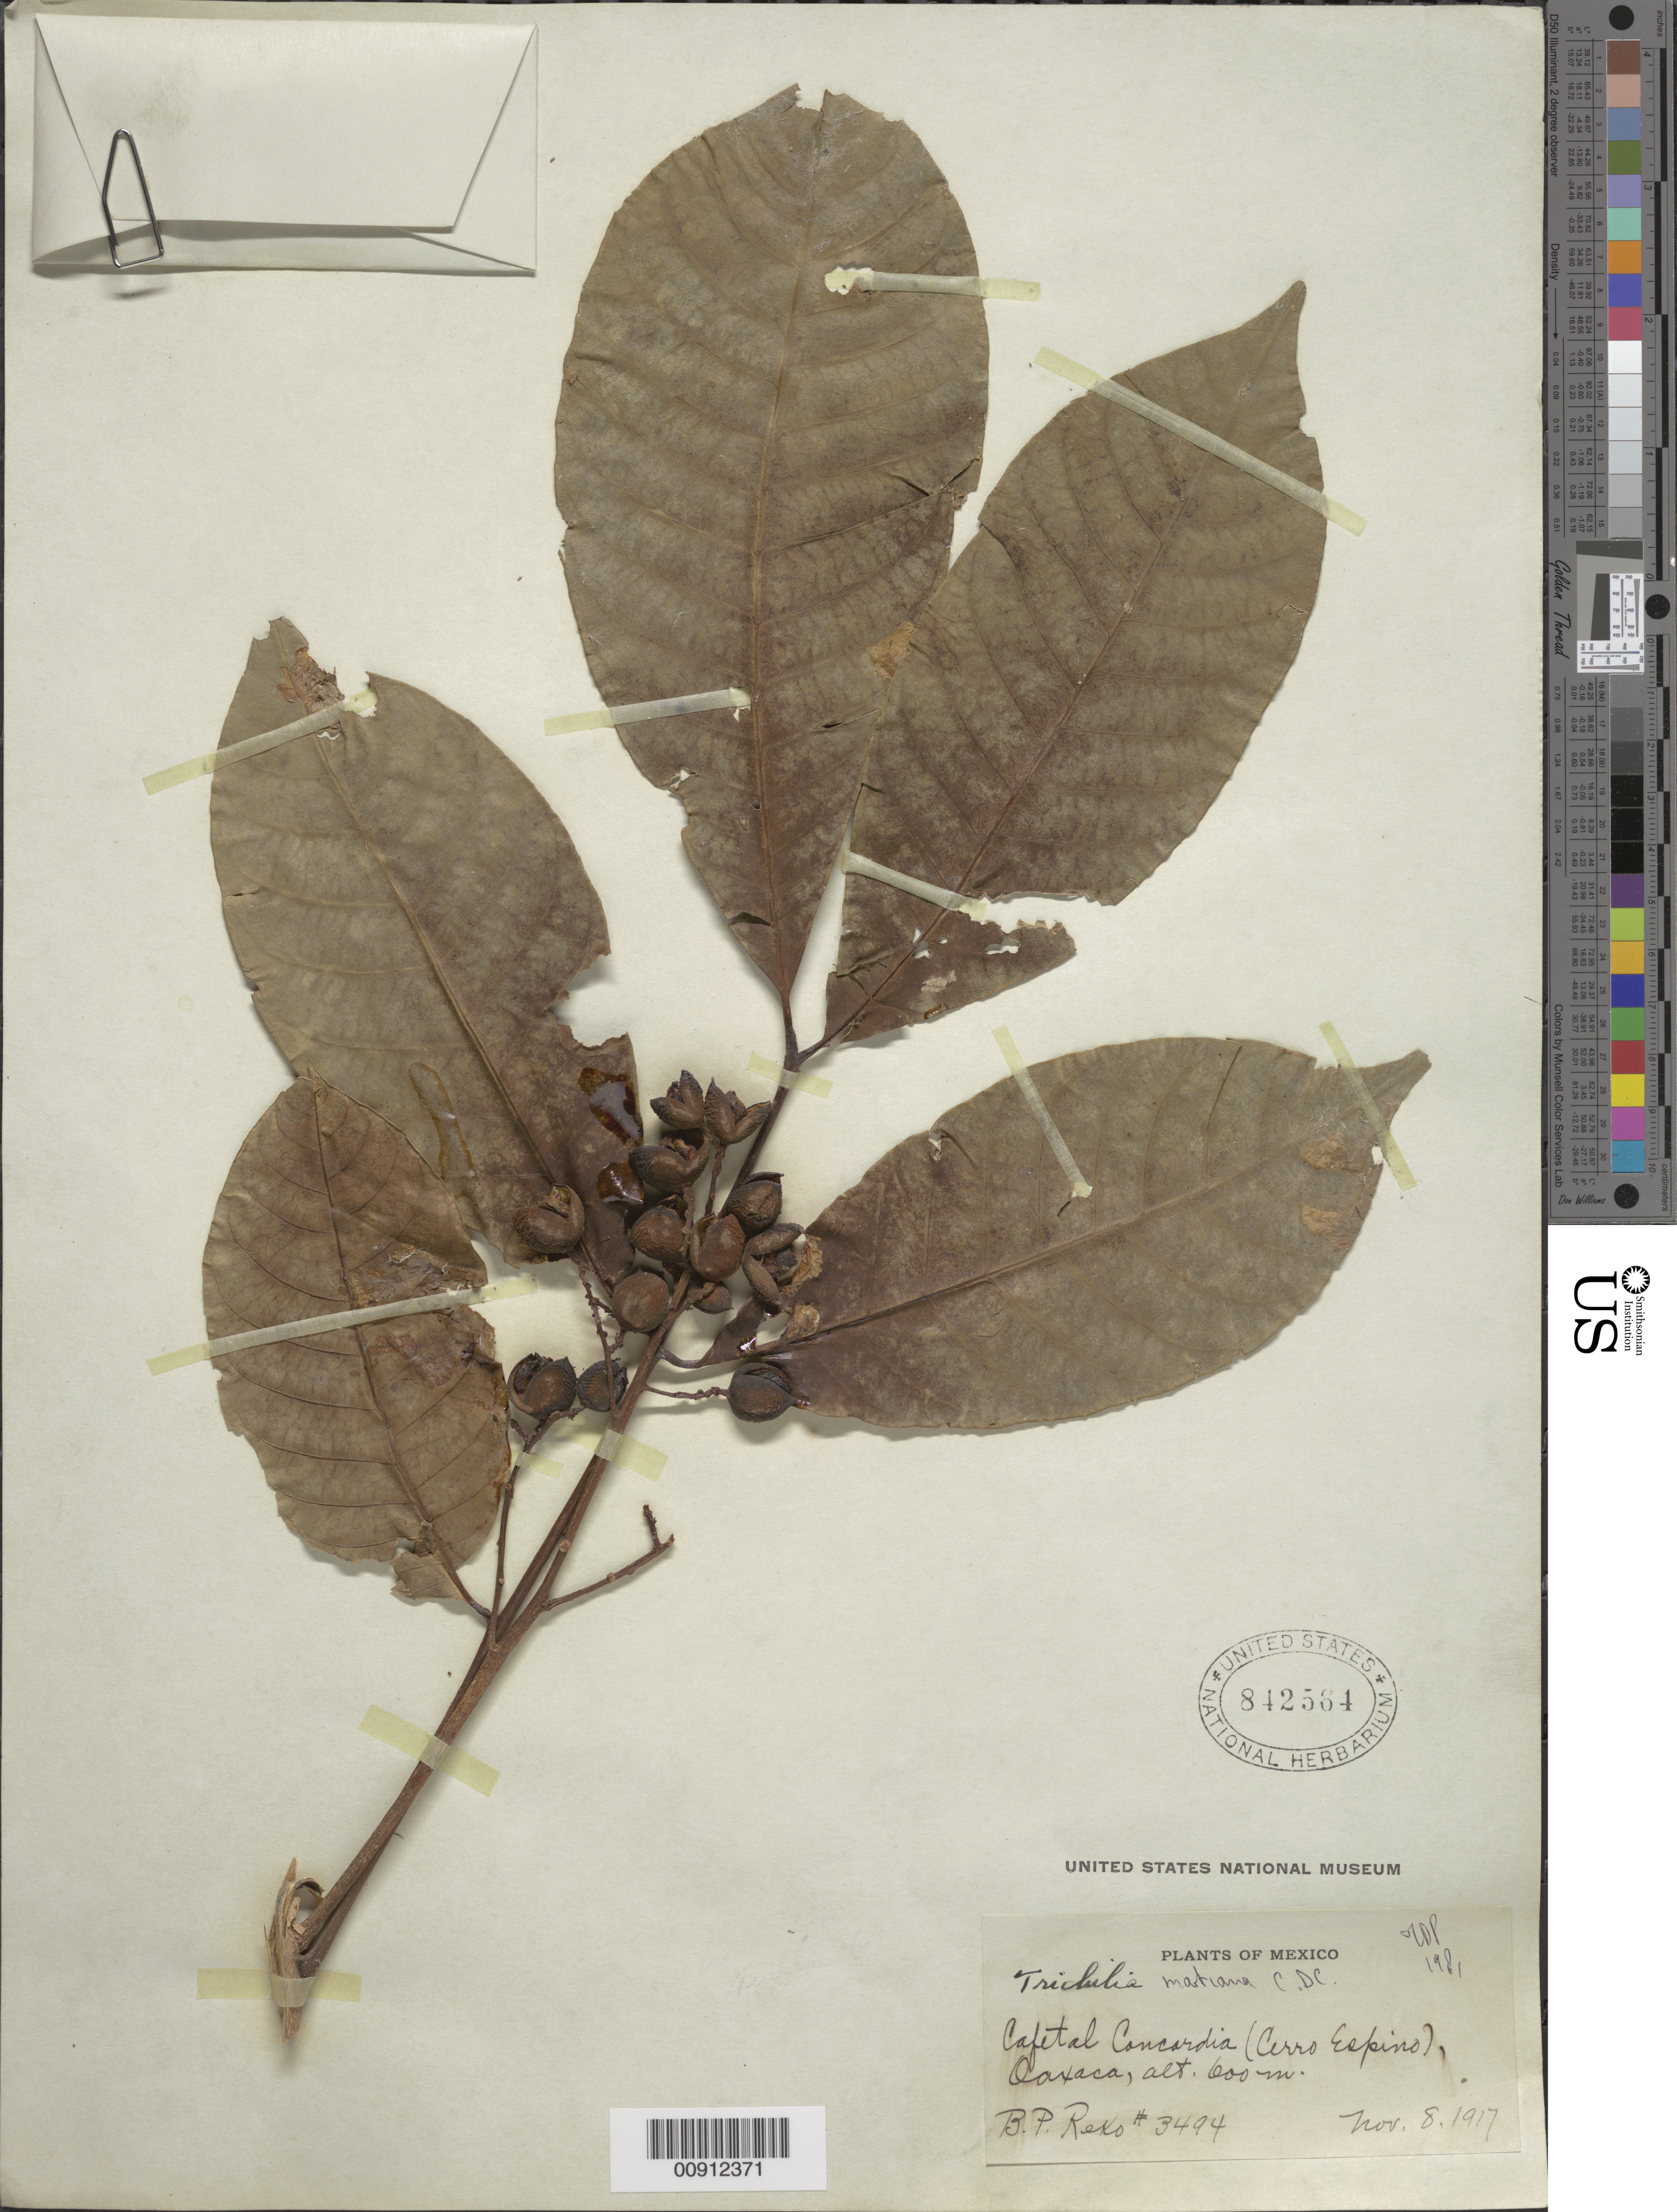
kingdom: Plantae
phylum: Tracheophyta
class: Magnoliopsida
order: Sapindales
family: Meliaceae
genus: Trichilia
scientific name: Trichilia martiana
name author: C. DC.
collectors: B. P. Reko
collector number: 3494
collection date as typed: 08 Nov 1917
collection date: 1917-11-08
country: Mexico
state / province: Oaxaca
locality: Cafetal Concordia (Cerro Espino), Oaxaca.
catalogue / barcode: US 842564